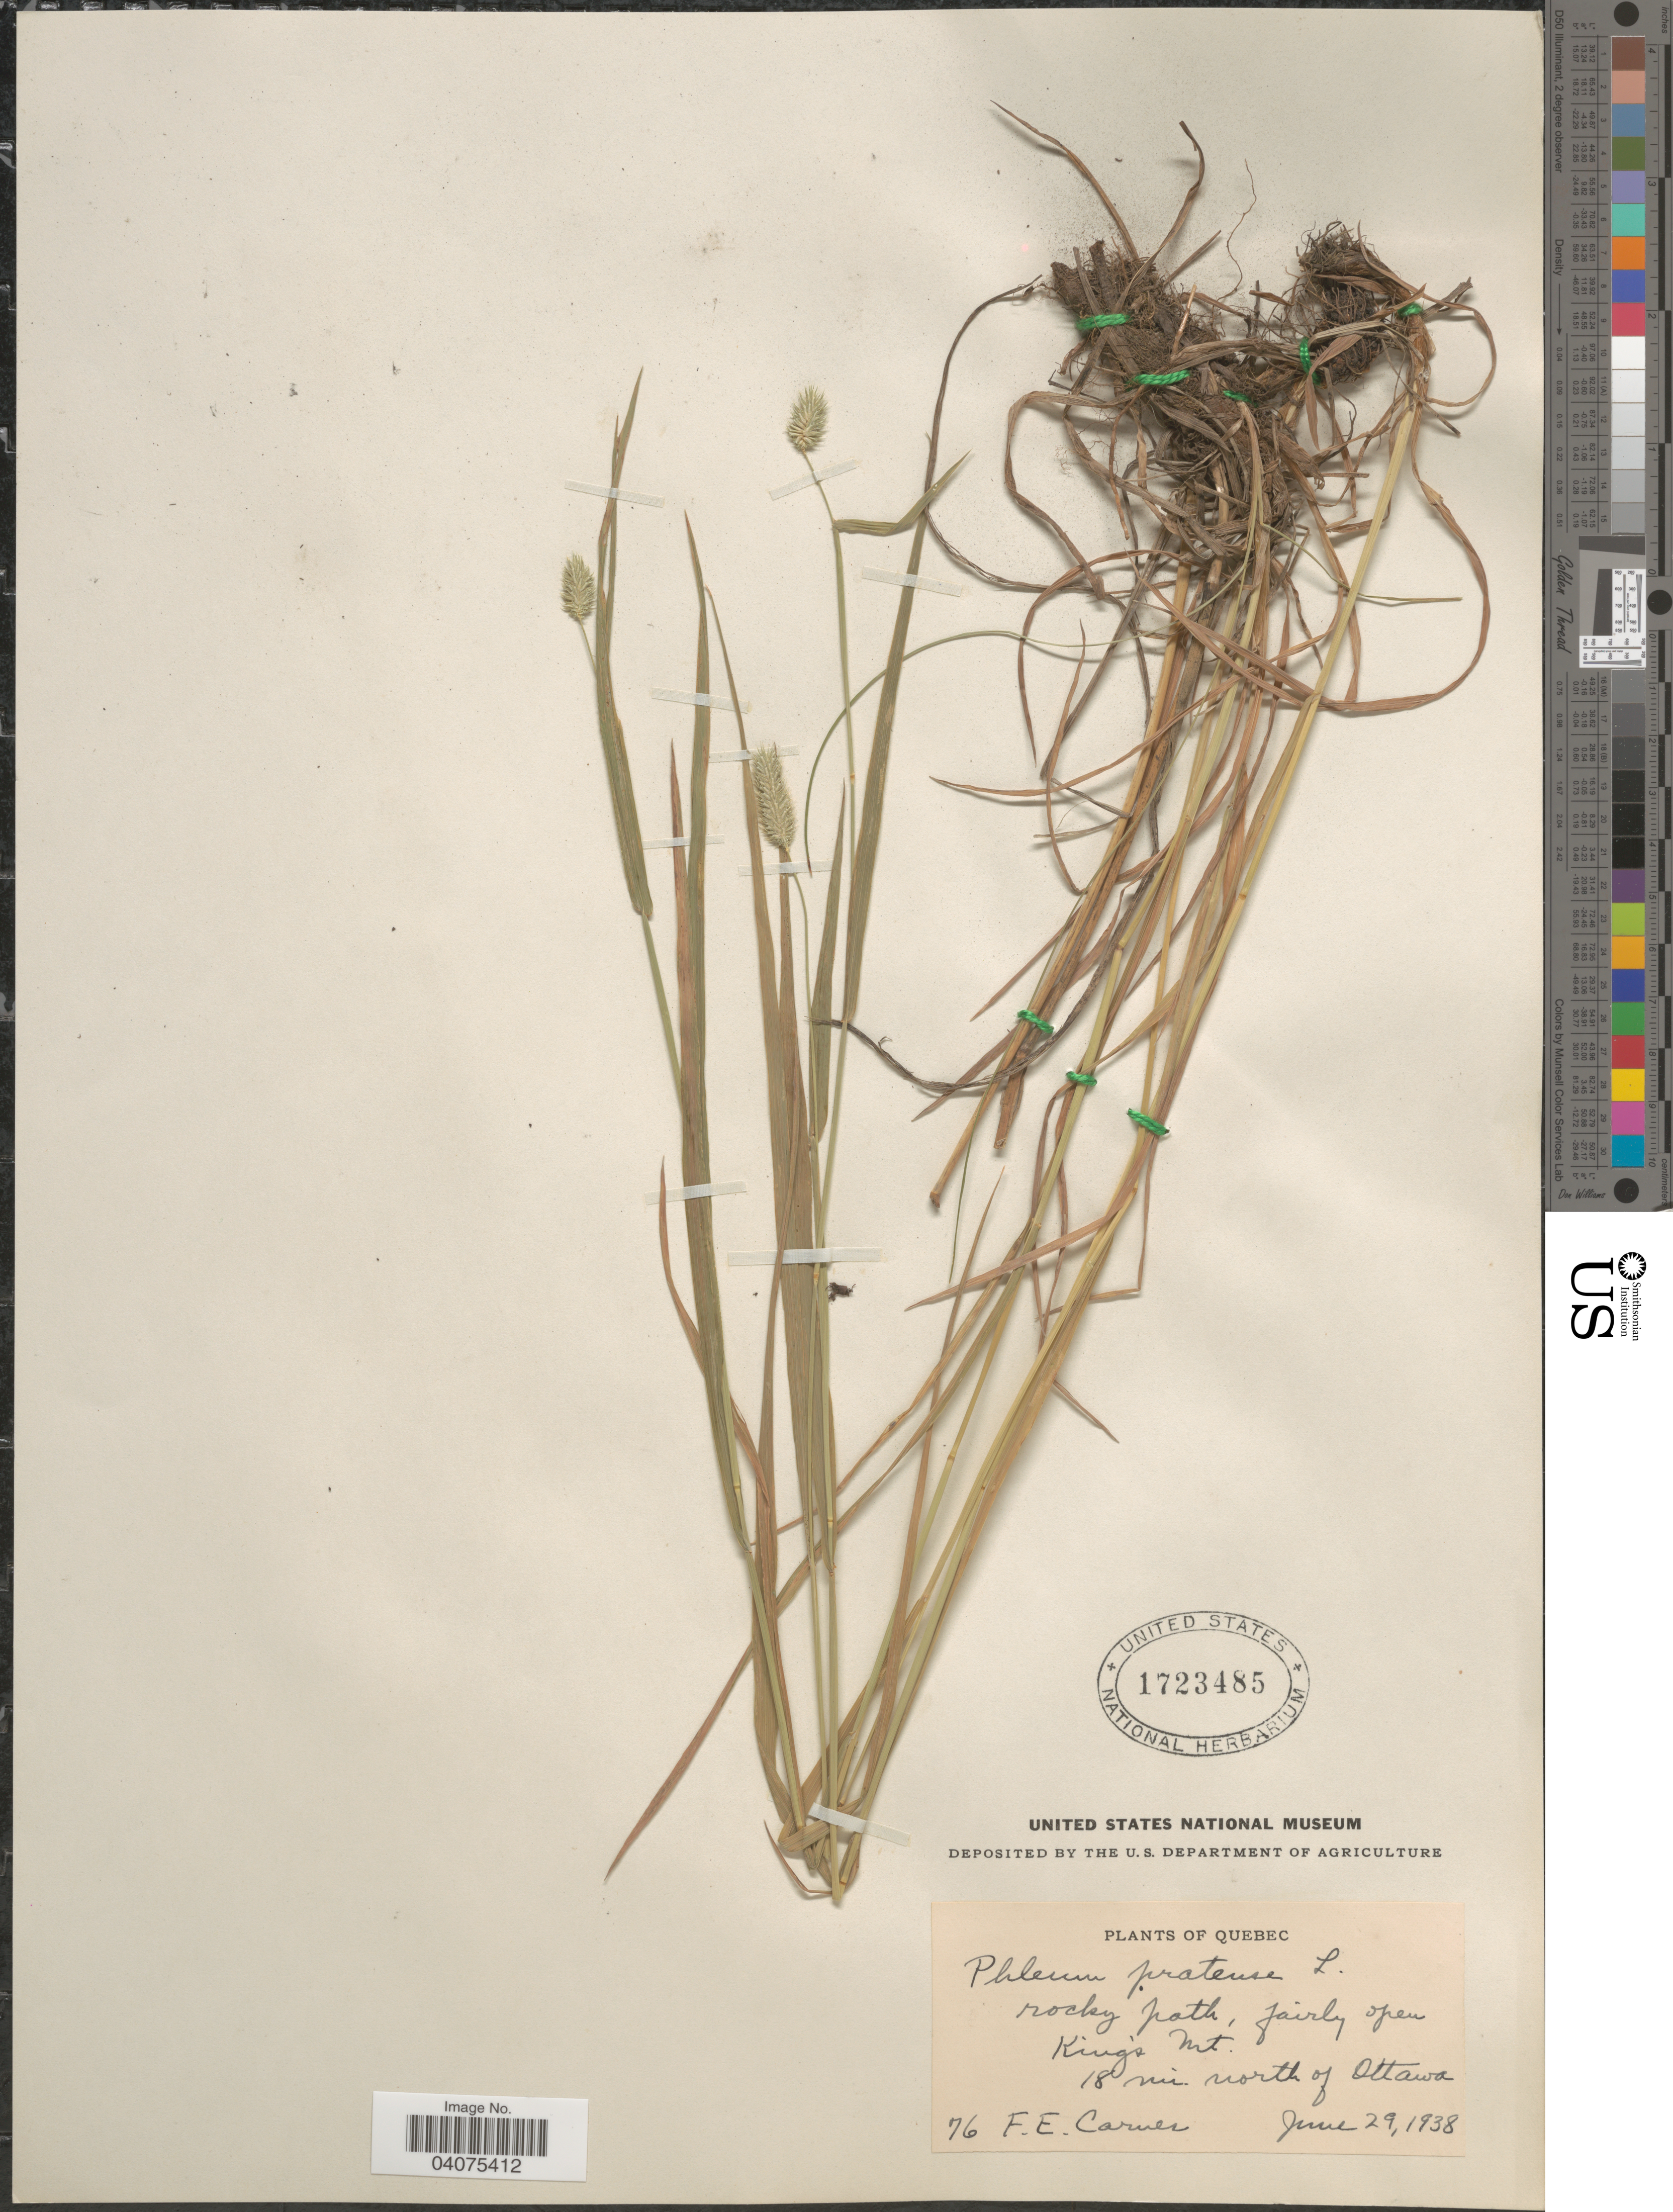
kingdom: Plantae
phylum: Tracheophyta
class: Liliopsida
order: Poales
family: Poaceae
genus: Phleum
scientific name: Phleum alpinum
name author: L.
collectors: F. Carnes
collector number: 76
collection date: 1938-06-29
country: Canada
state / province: Quebec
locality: Rocky path, fairly open King's Mt. 18 mi. north of Ottawa.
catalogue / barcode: US 1723485